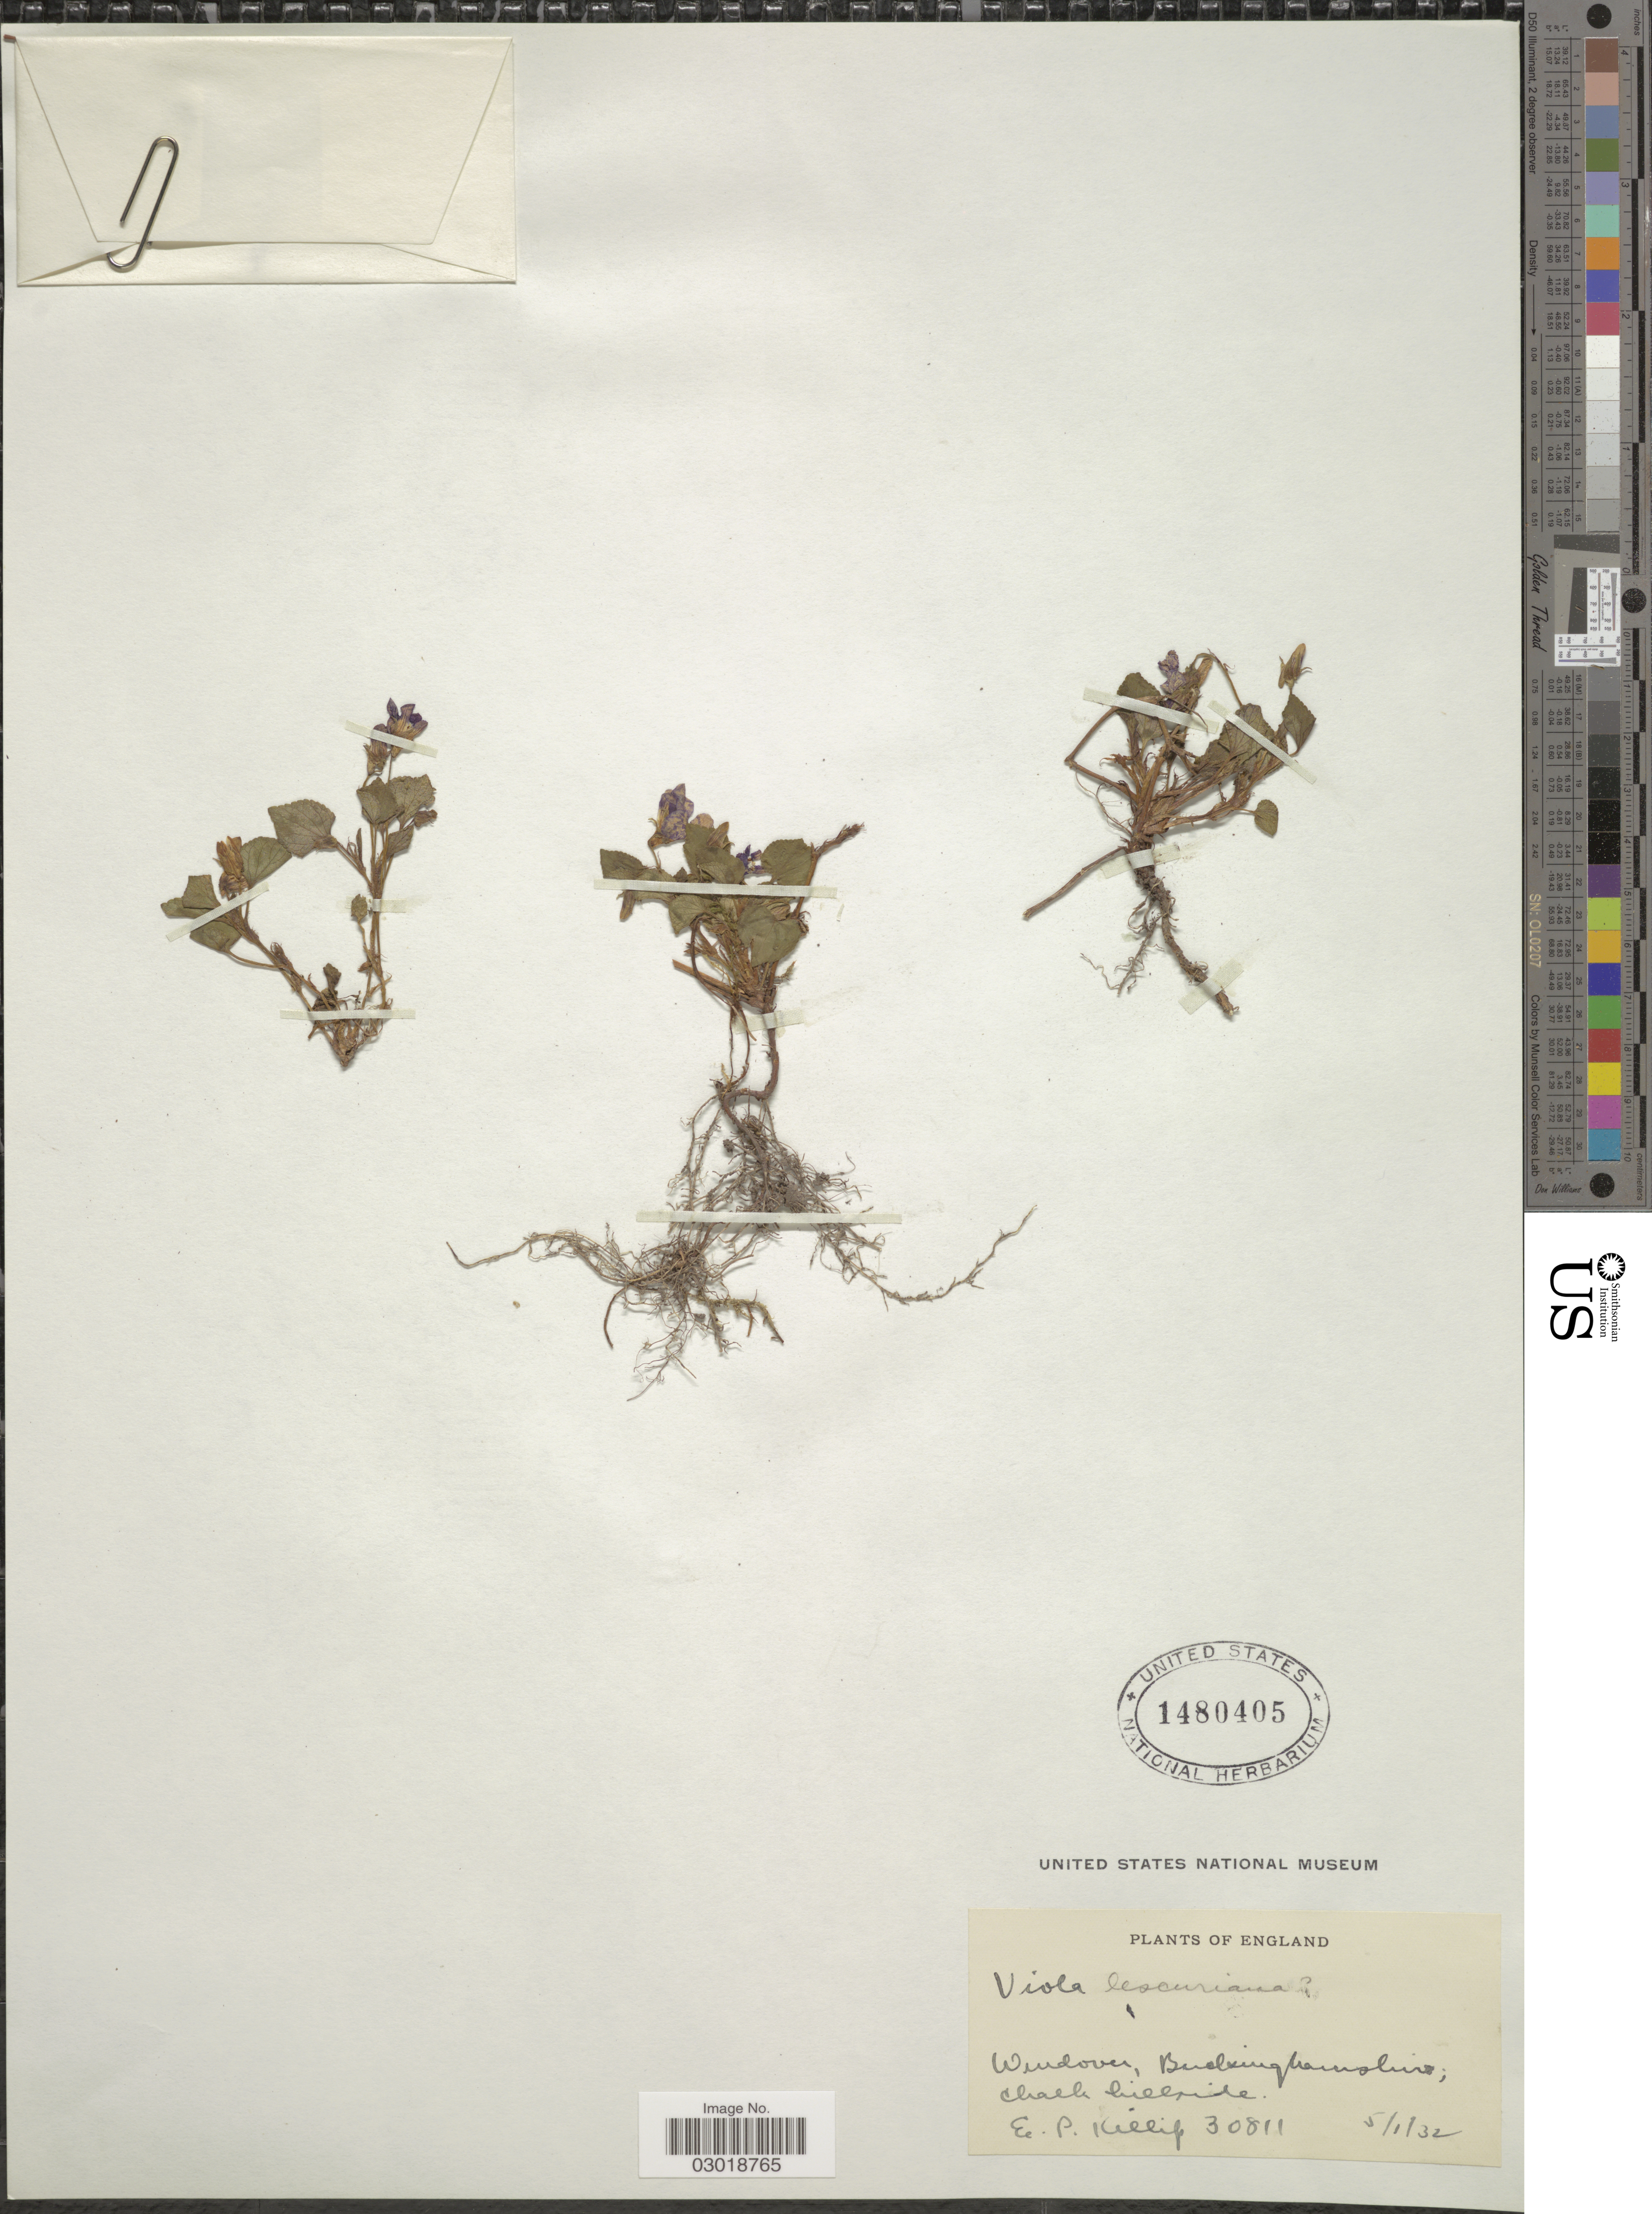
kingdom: Plantae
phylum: Tracheophyta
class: Magnoliopsida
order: Malpighiales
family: Violaceae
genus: Viola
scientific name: Viola lescuriana ined.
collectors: E. P. Killip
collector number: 30811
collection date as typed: Transcribed d/m/y: 5/1/32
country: United Kingdom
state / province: England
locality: Windover, Buckinghamshire.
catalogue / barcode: US 1480405